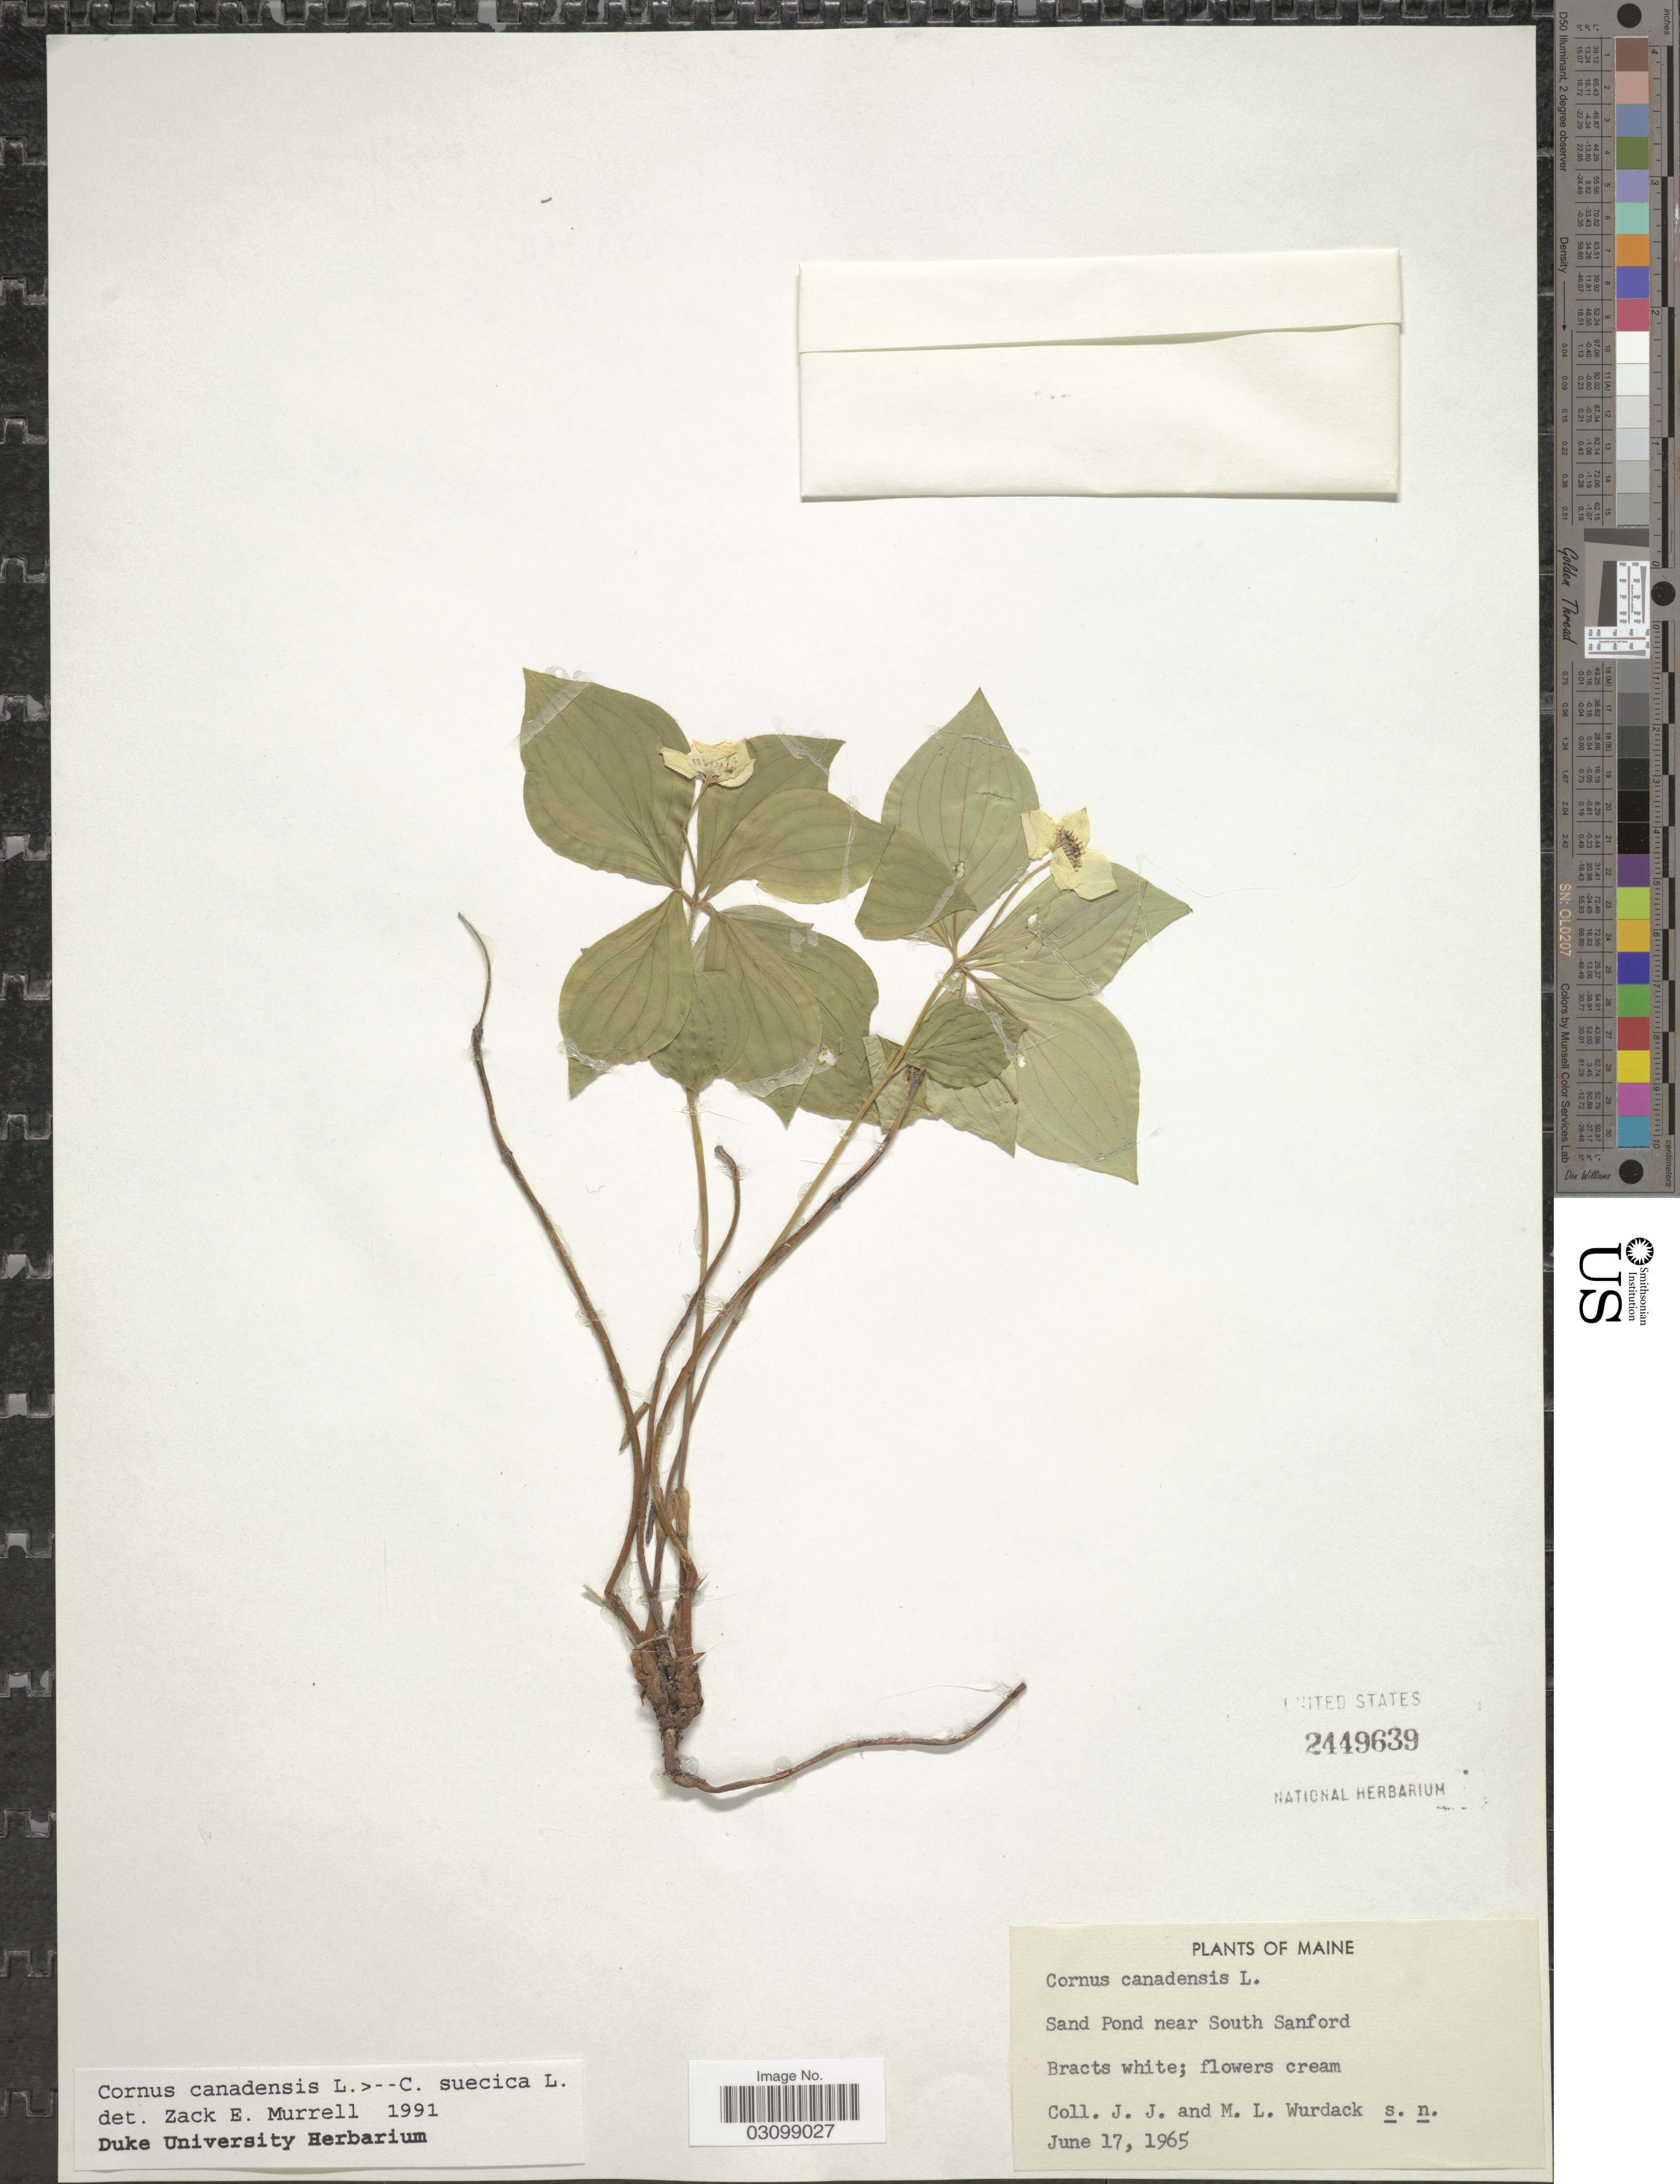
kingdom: Plantae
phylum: Tracheophyta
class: Magnoliopsida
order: Cornales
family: Cornaceae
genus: Cornus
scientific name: Cornus sp.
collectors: J. J. Wurdack & M. L. Wurdack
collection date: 1965-06-17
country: United States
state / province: Maine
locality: Sand Pond near South Sanford.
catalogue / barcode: US 2449639